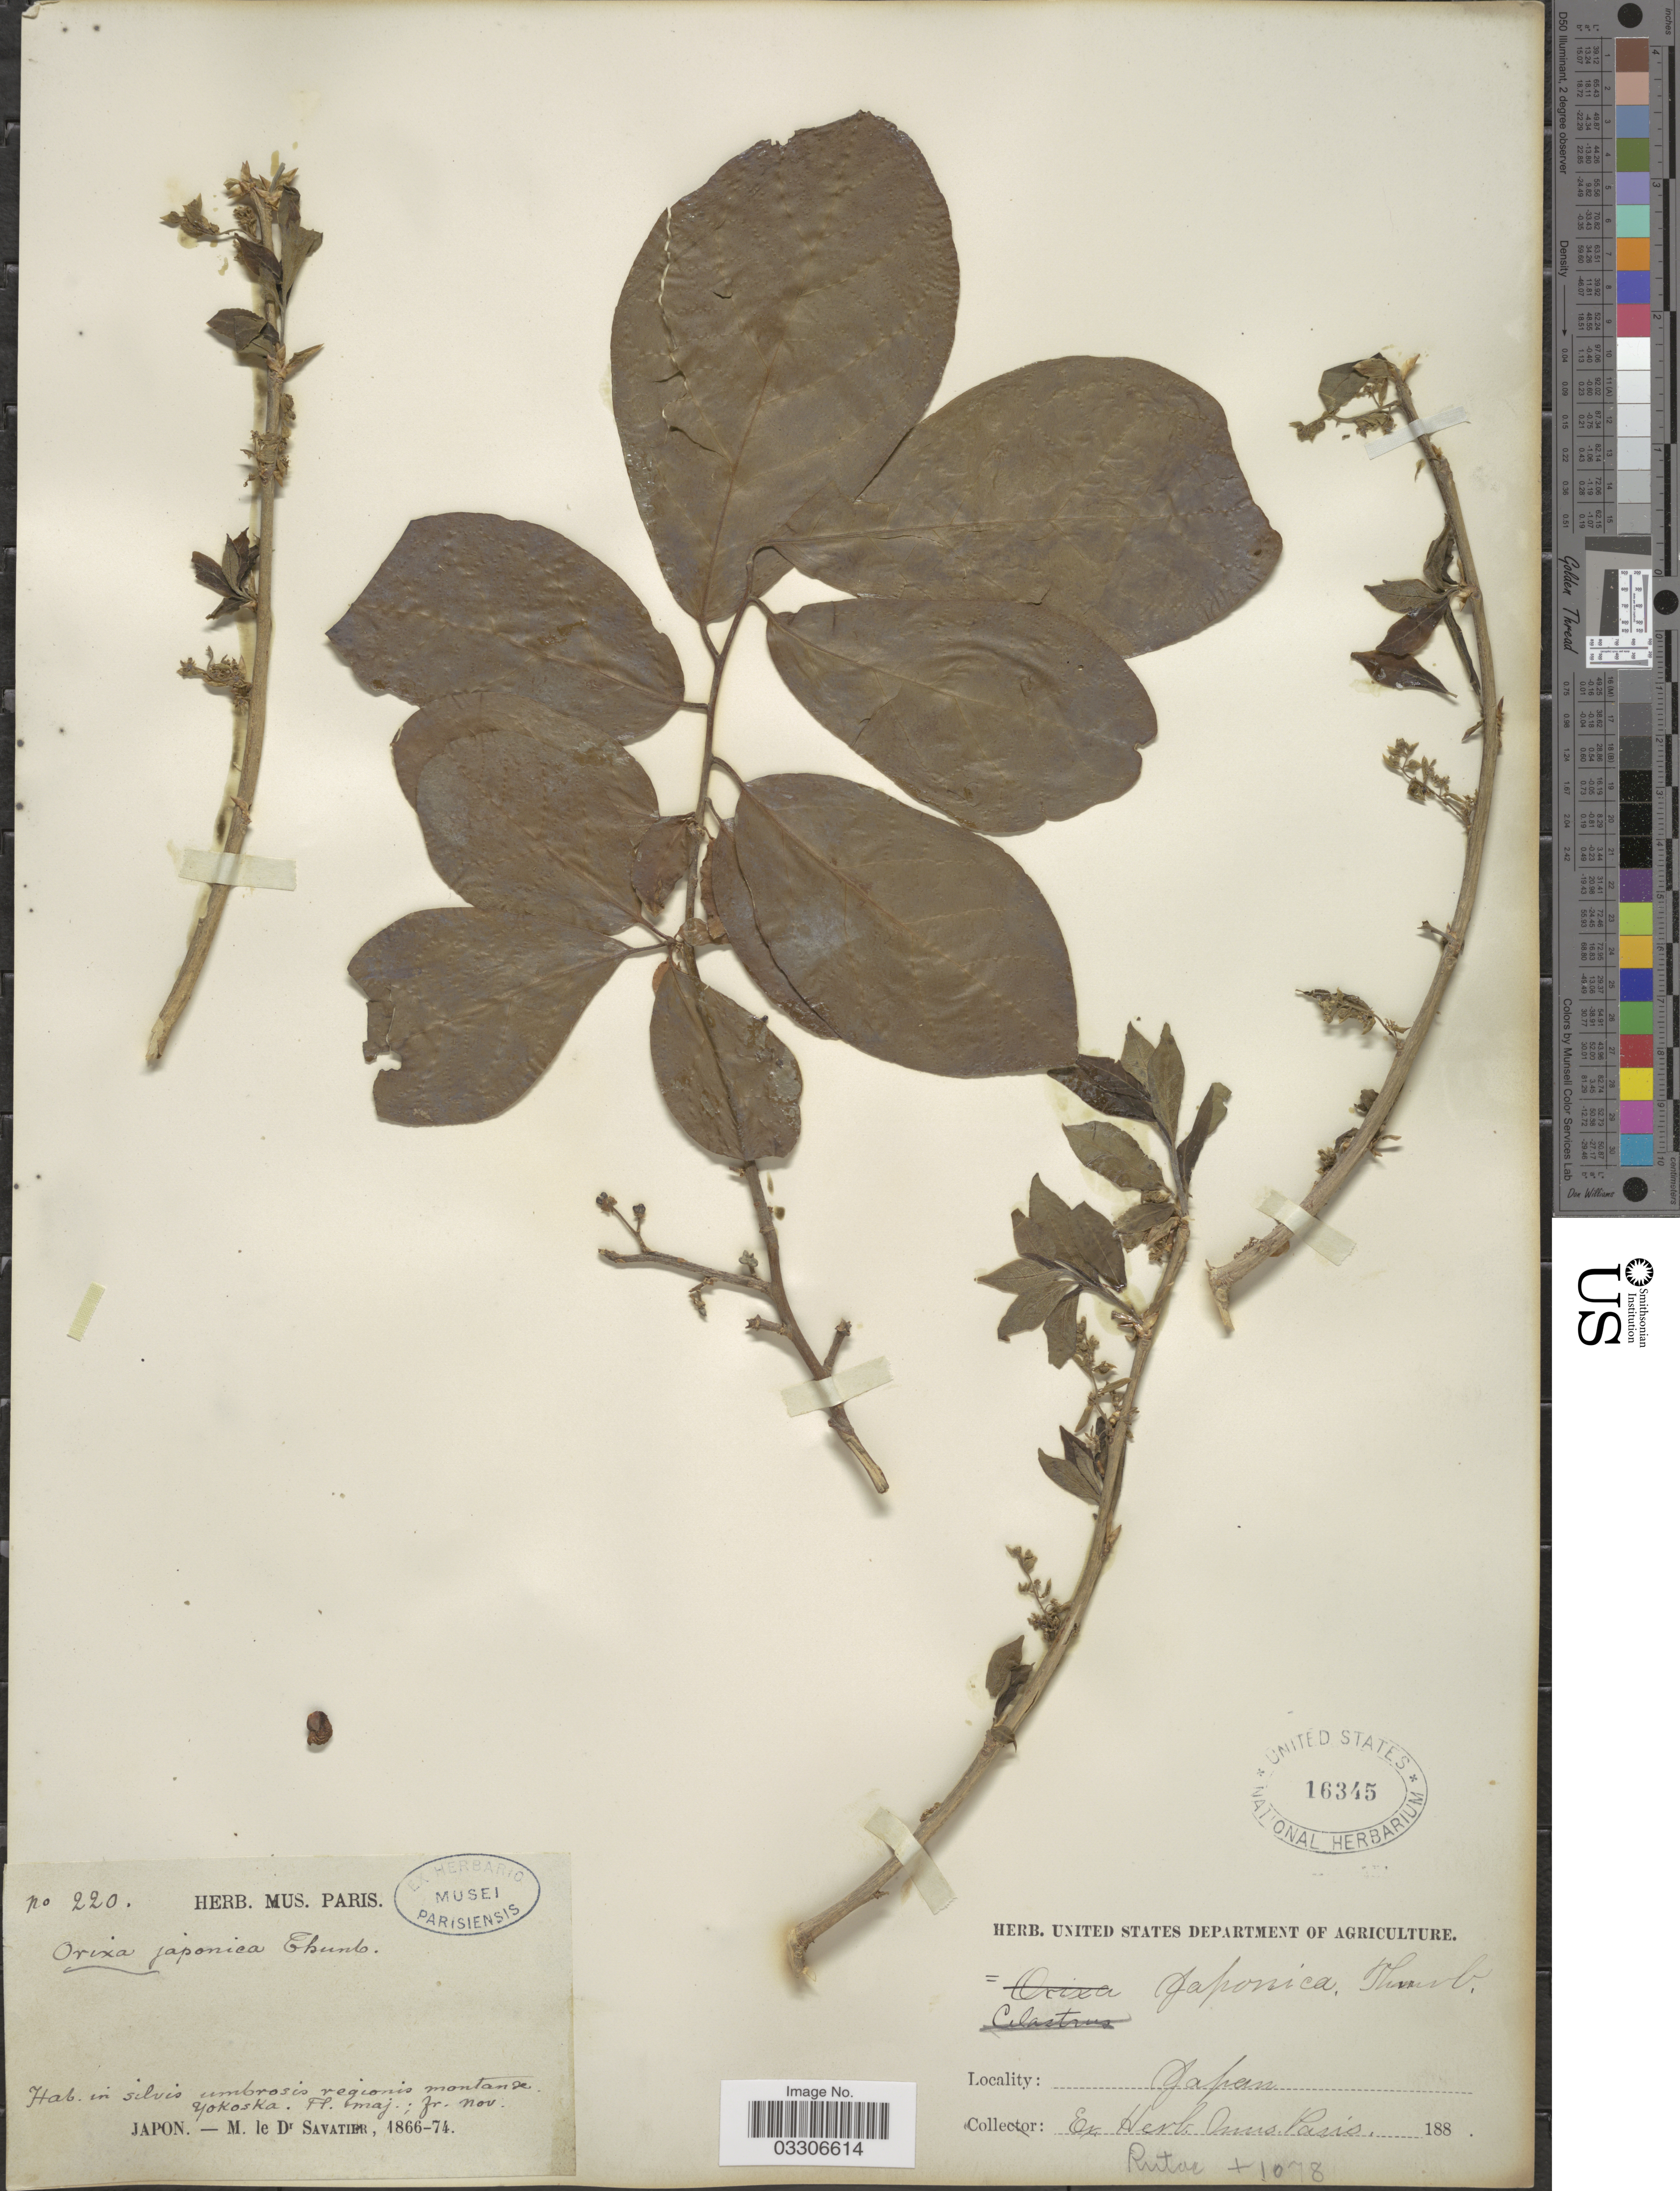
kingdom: Plantae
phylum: Tracheophyta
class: Magnoliopsida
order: Sapindales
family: Rutaceae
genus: Orixa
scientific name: Orixa japonica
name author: Thunb.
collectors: M. Savatier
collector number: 220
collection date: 1866-05/1874-11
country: Japan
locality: In silvis umbrosis regionis montan de Yokoska.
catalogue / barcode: US 16345